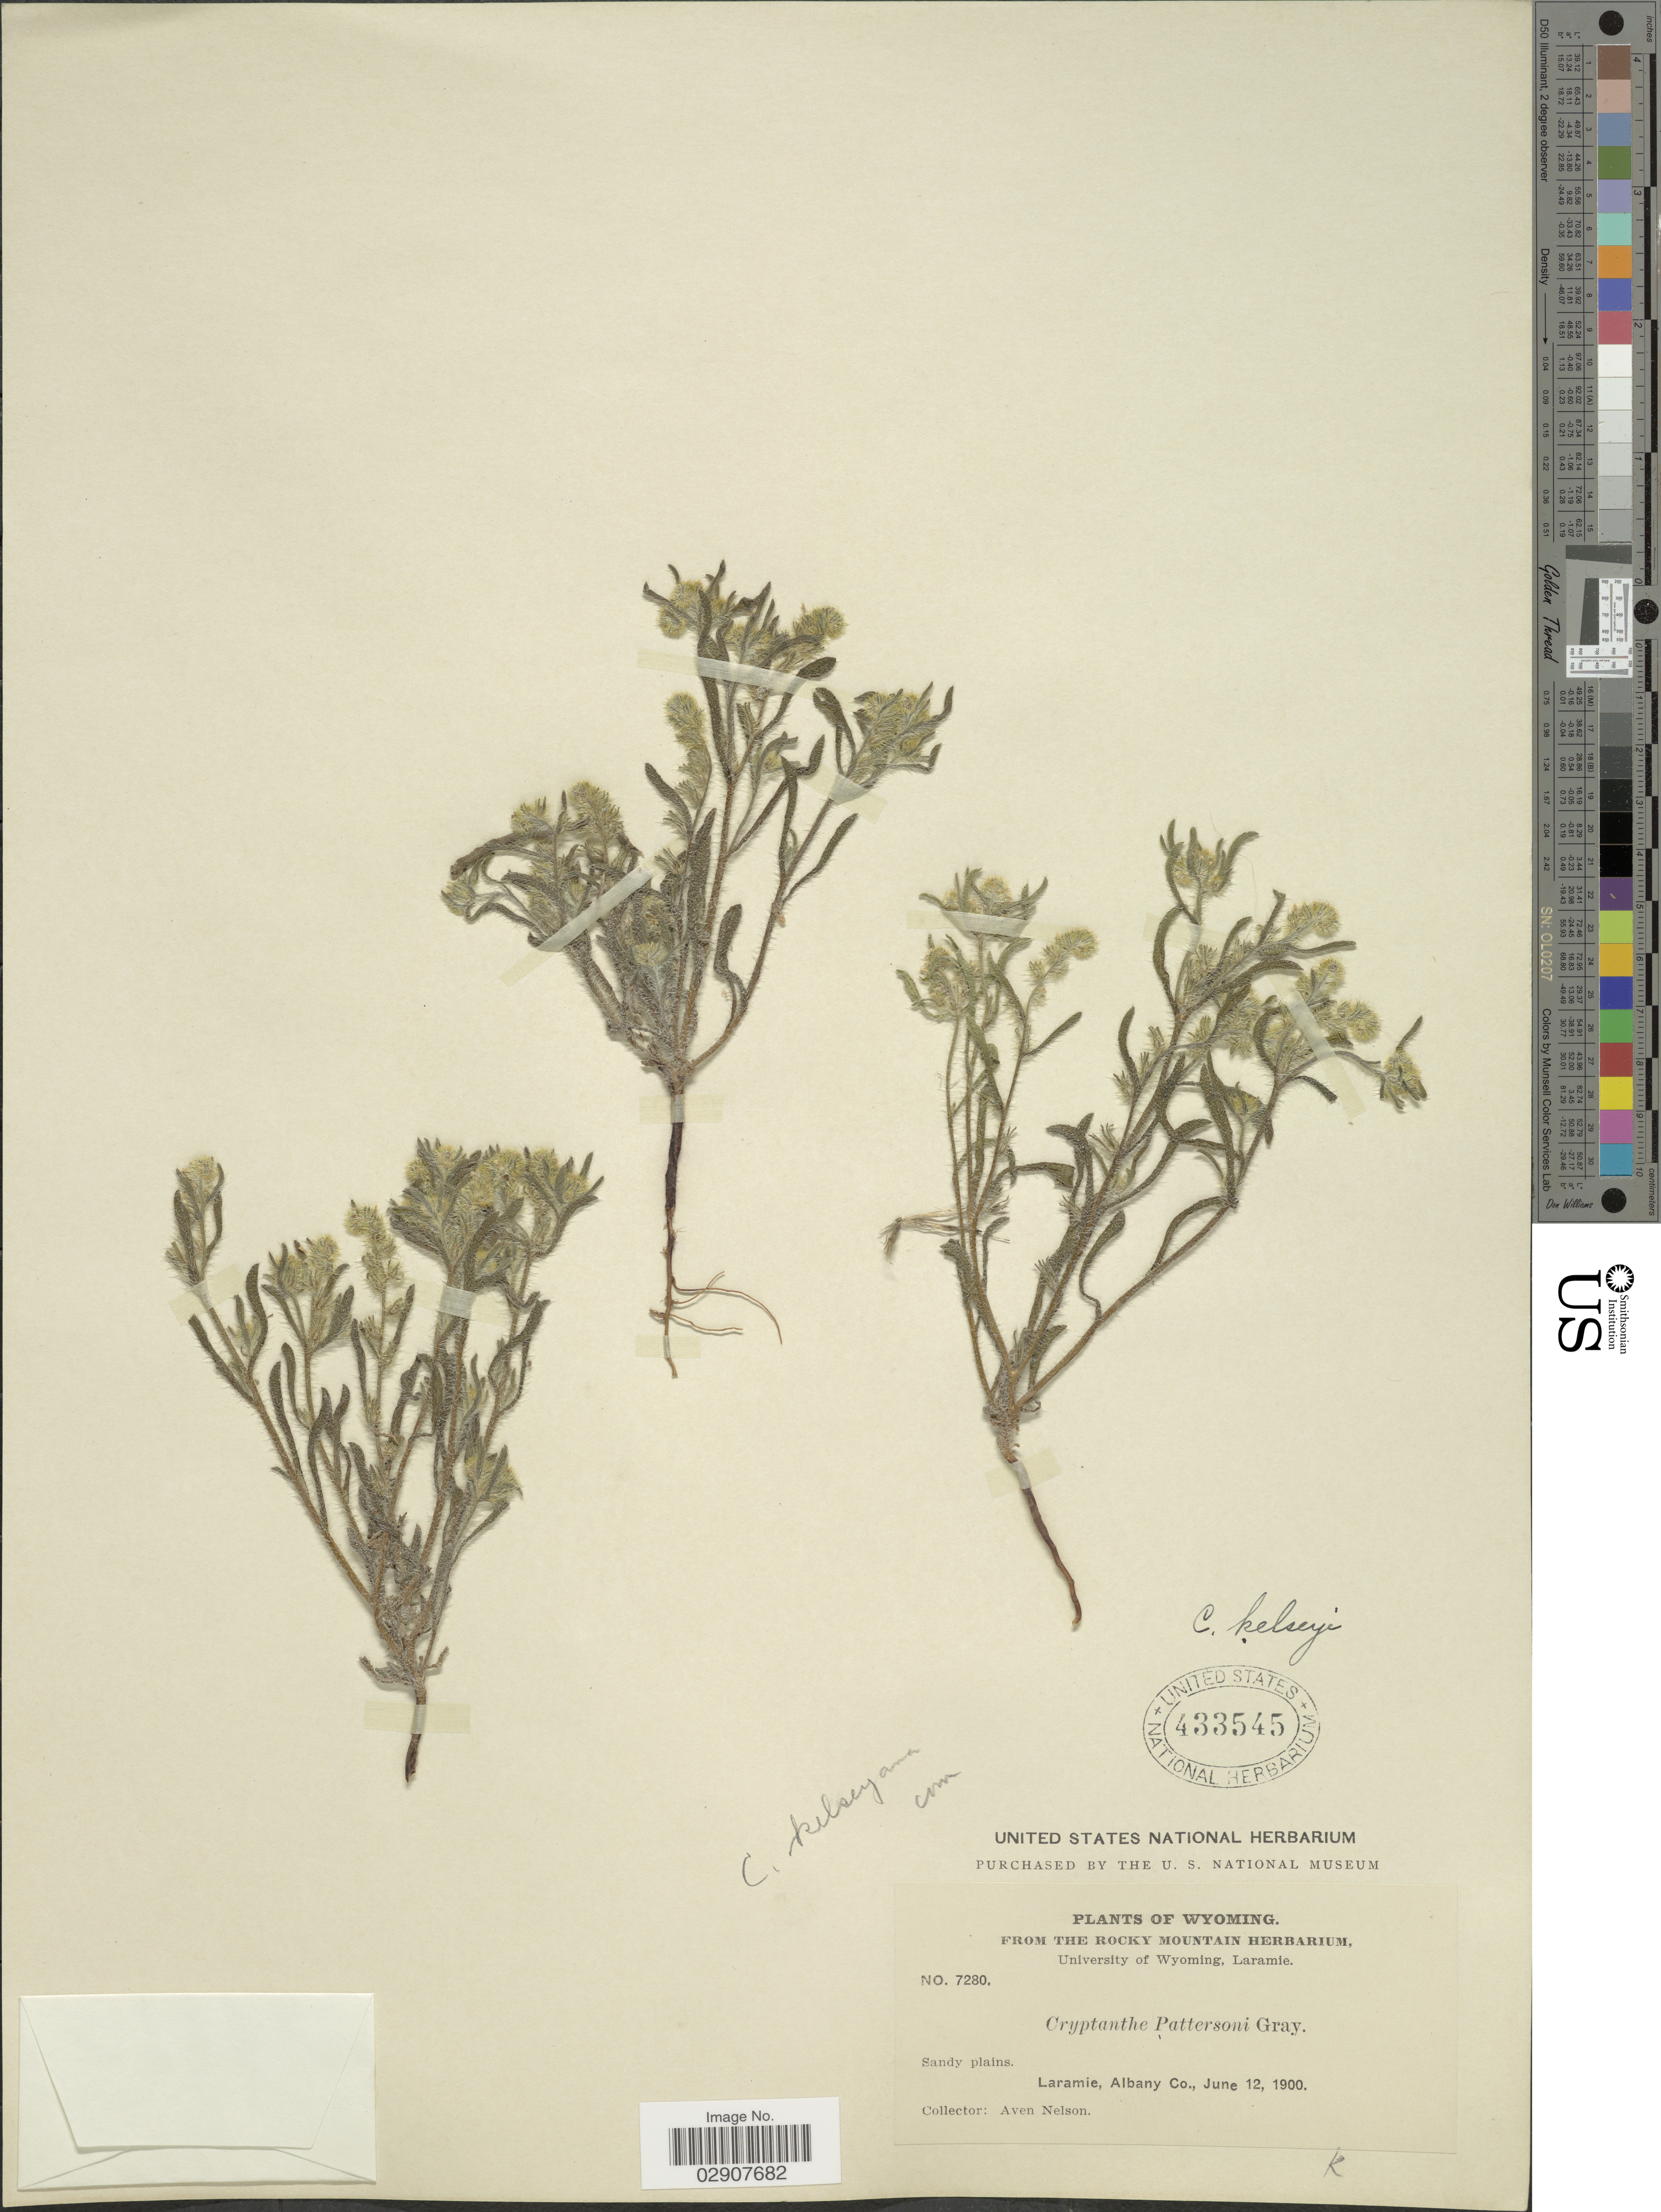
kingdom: Plantae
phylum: Tracheophyta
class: Magnoliopsida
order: Boraginales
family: Boraginaceae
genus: Cryptantha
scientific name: Cryptantha kelseyana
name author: S.W. Greene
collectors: A. Nelson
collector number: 7280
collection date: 1900-06-12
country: United States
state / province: Wyoming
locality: Laramie, Albany Co.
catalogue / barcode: US 433545